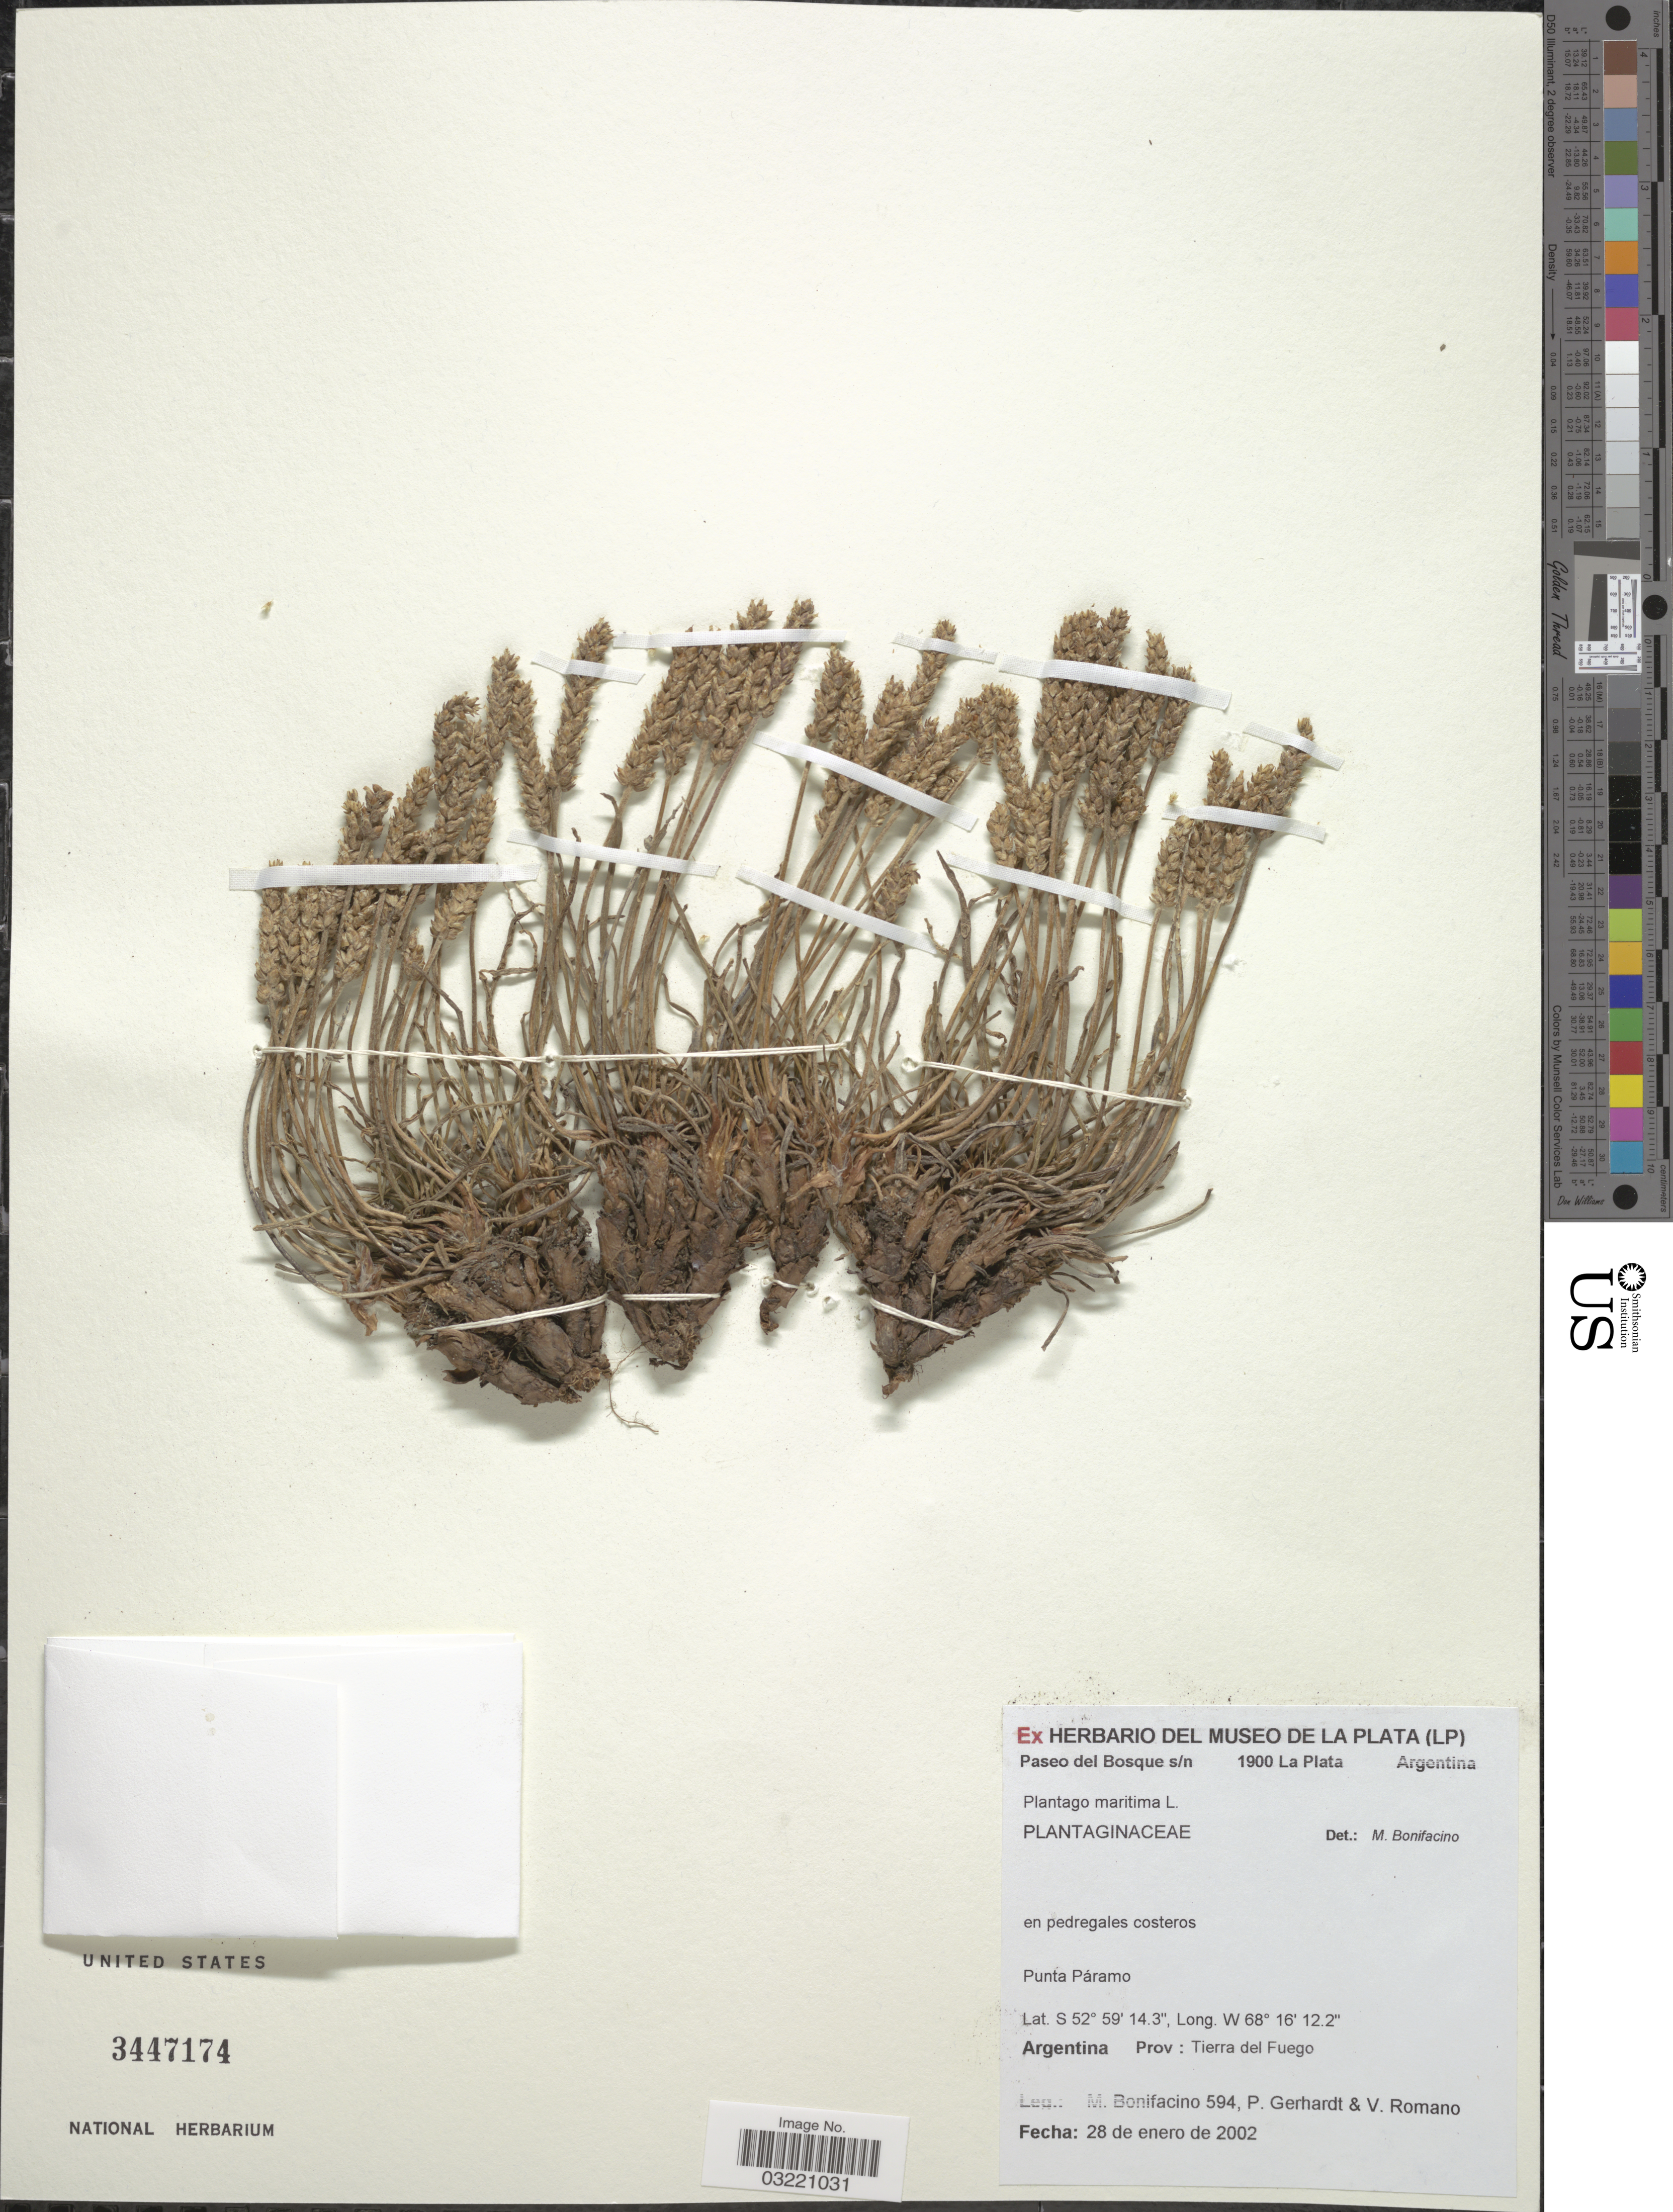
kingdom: Plantae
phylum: Tracheophyta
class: Magnoliopsida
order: Lamiales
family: Plantaginaceae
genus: Plantago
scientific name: Plantago maritima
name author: L.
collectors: M. Bonifacino, P. Gerhardt & V. Romano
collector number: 0594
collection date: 2002-01-28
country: Argentina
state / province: Tierra del Fuego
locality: Punta Páramo.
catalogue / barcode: US 3447174